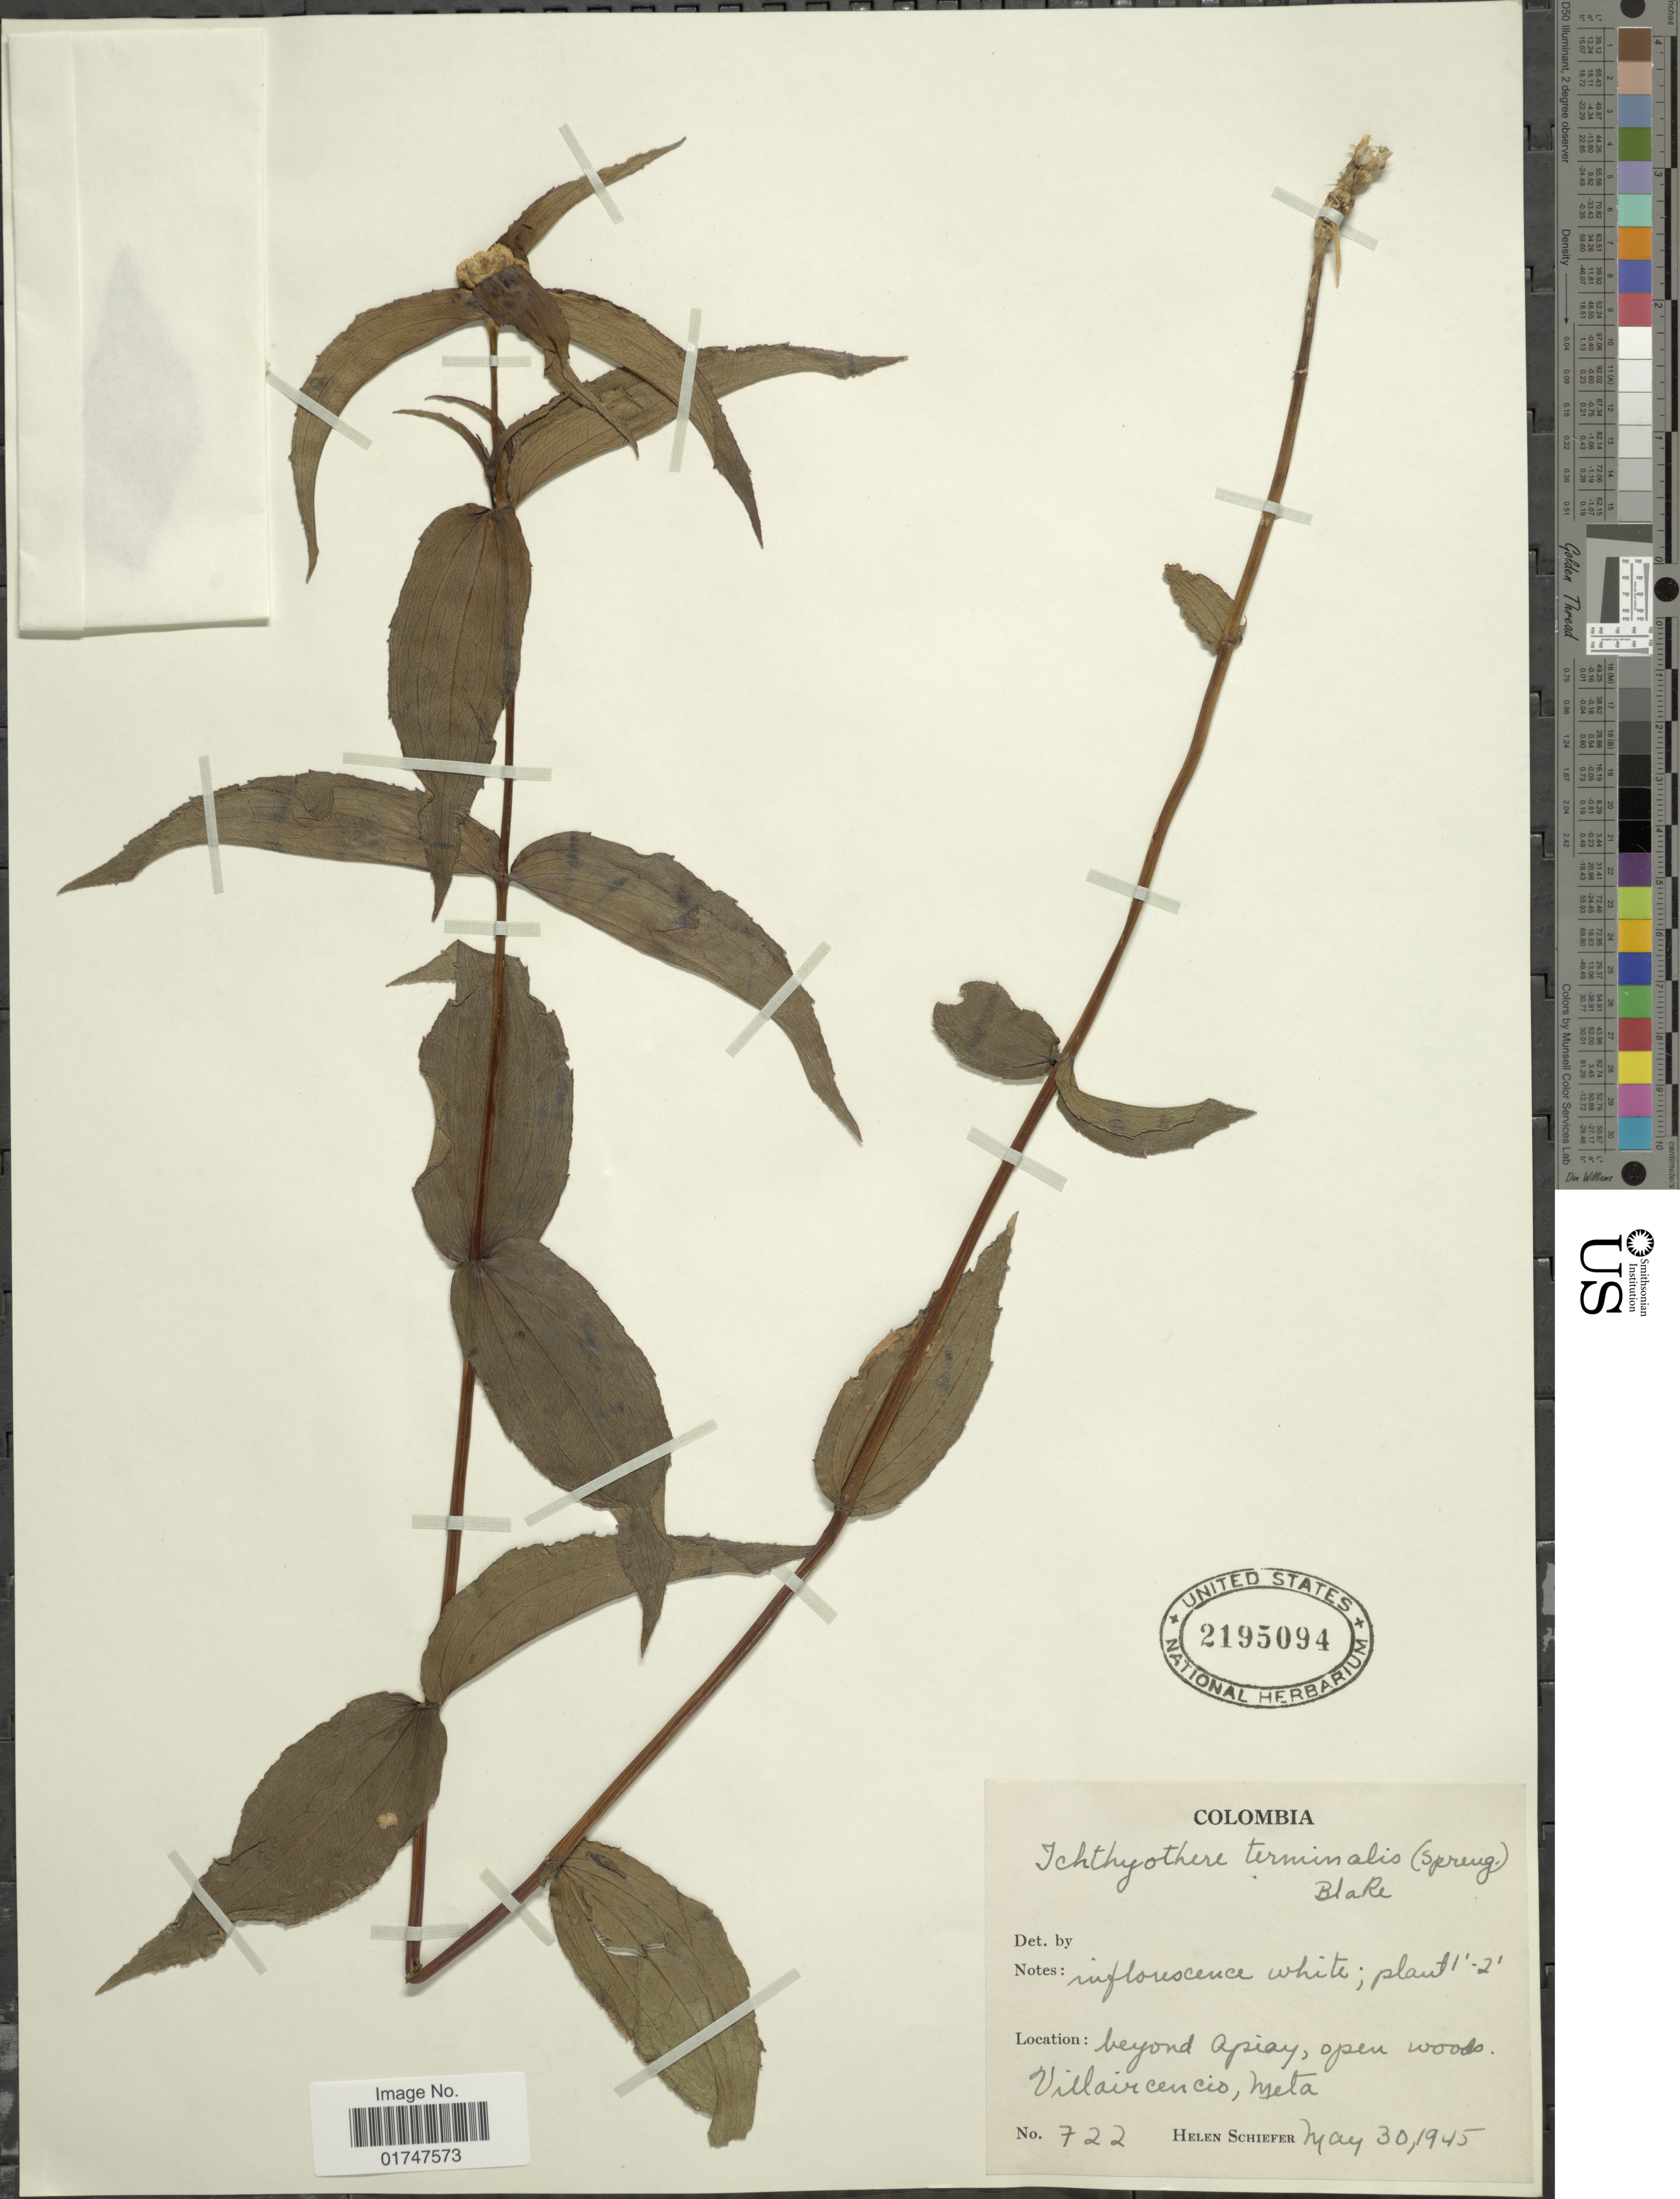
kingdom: Plantae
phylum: Tracheophyta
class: Magnoliopsida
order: Asterales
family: Asteraceae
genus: Ichthyothere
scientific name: Ichthyothere terminalis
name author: (Spreng.) S.F. Blake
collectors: H. Scheifer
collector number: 722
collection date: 1945-05-30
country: Colombia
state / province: Meta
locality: Beyond Apiay, open woods. Villaircencio, Meta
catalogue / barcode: US 2195094